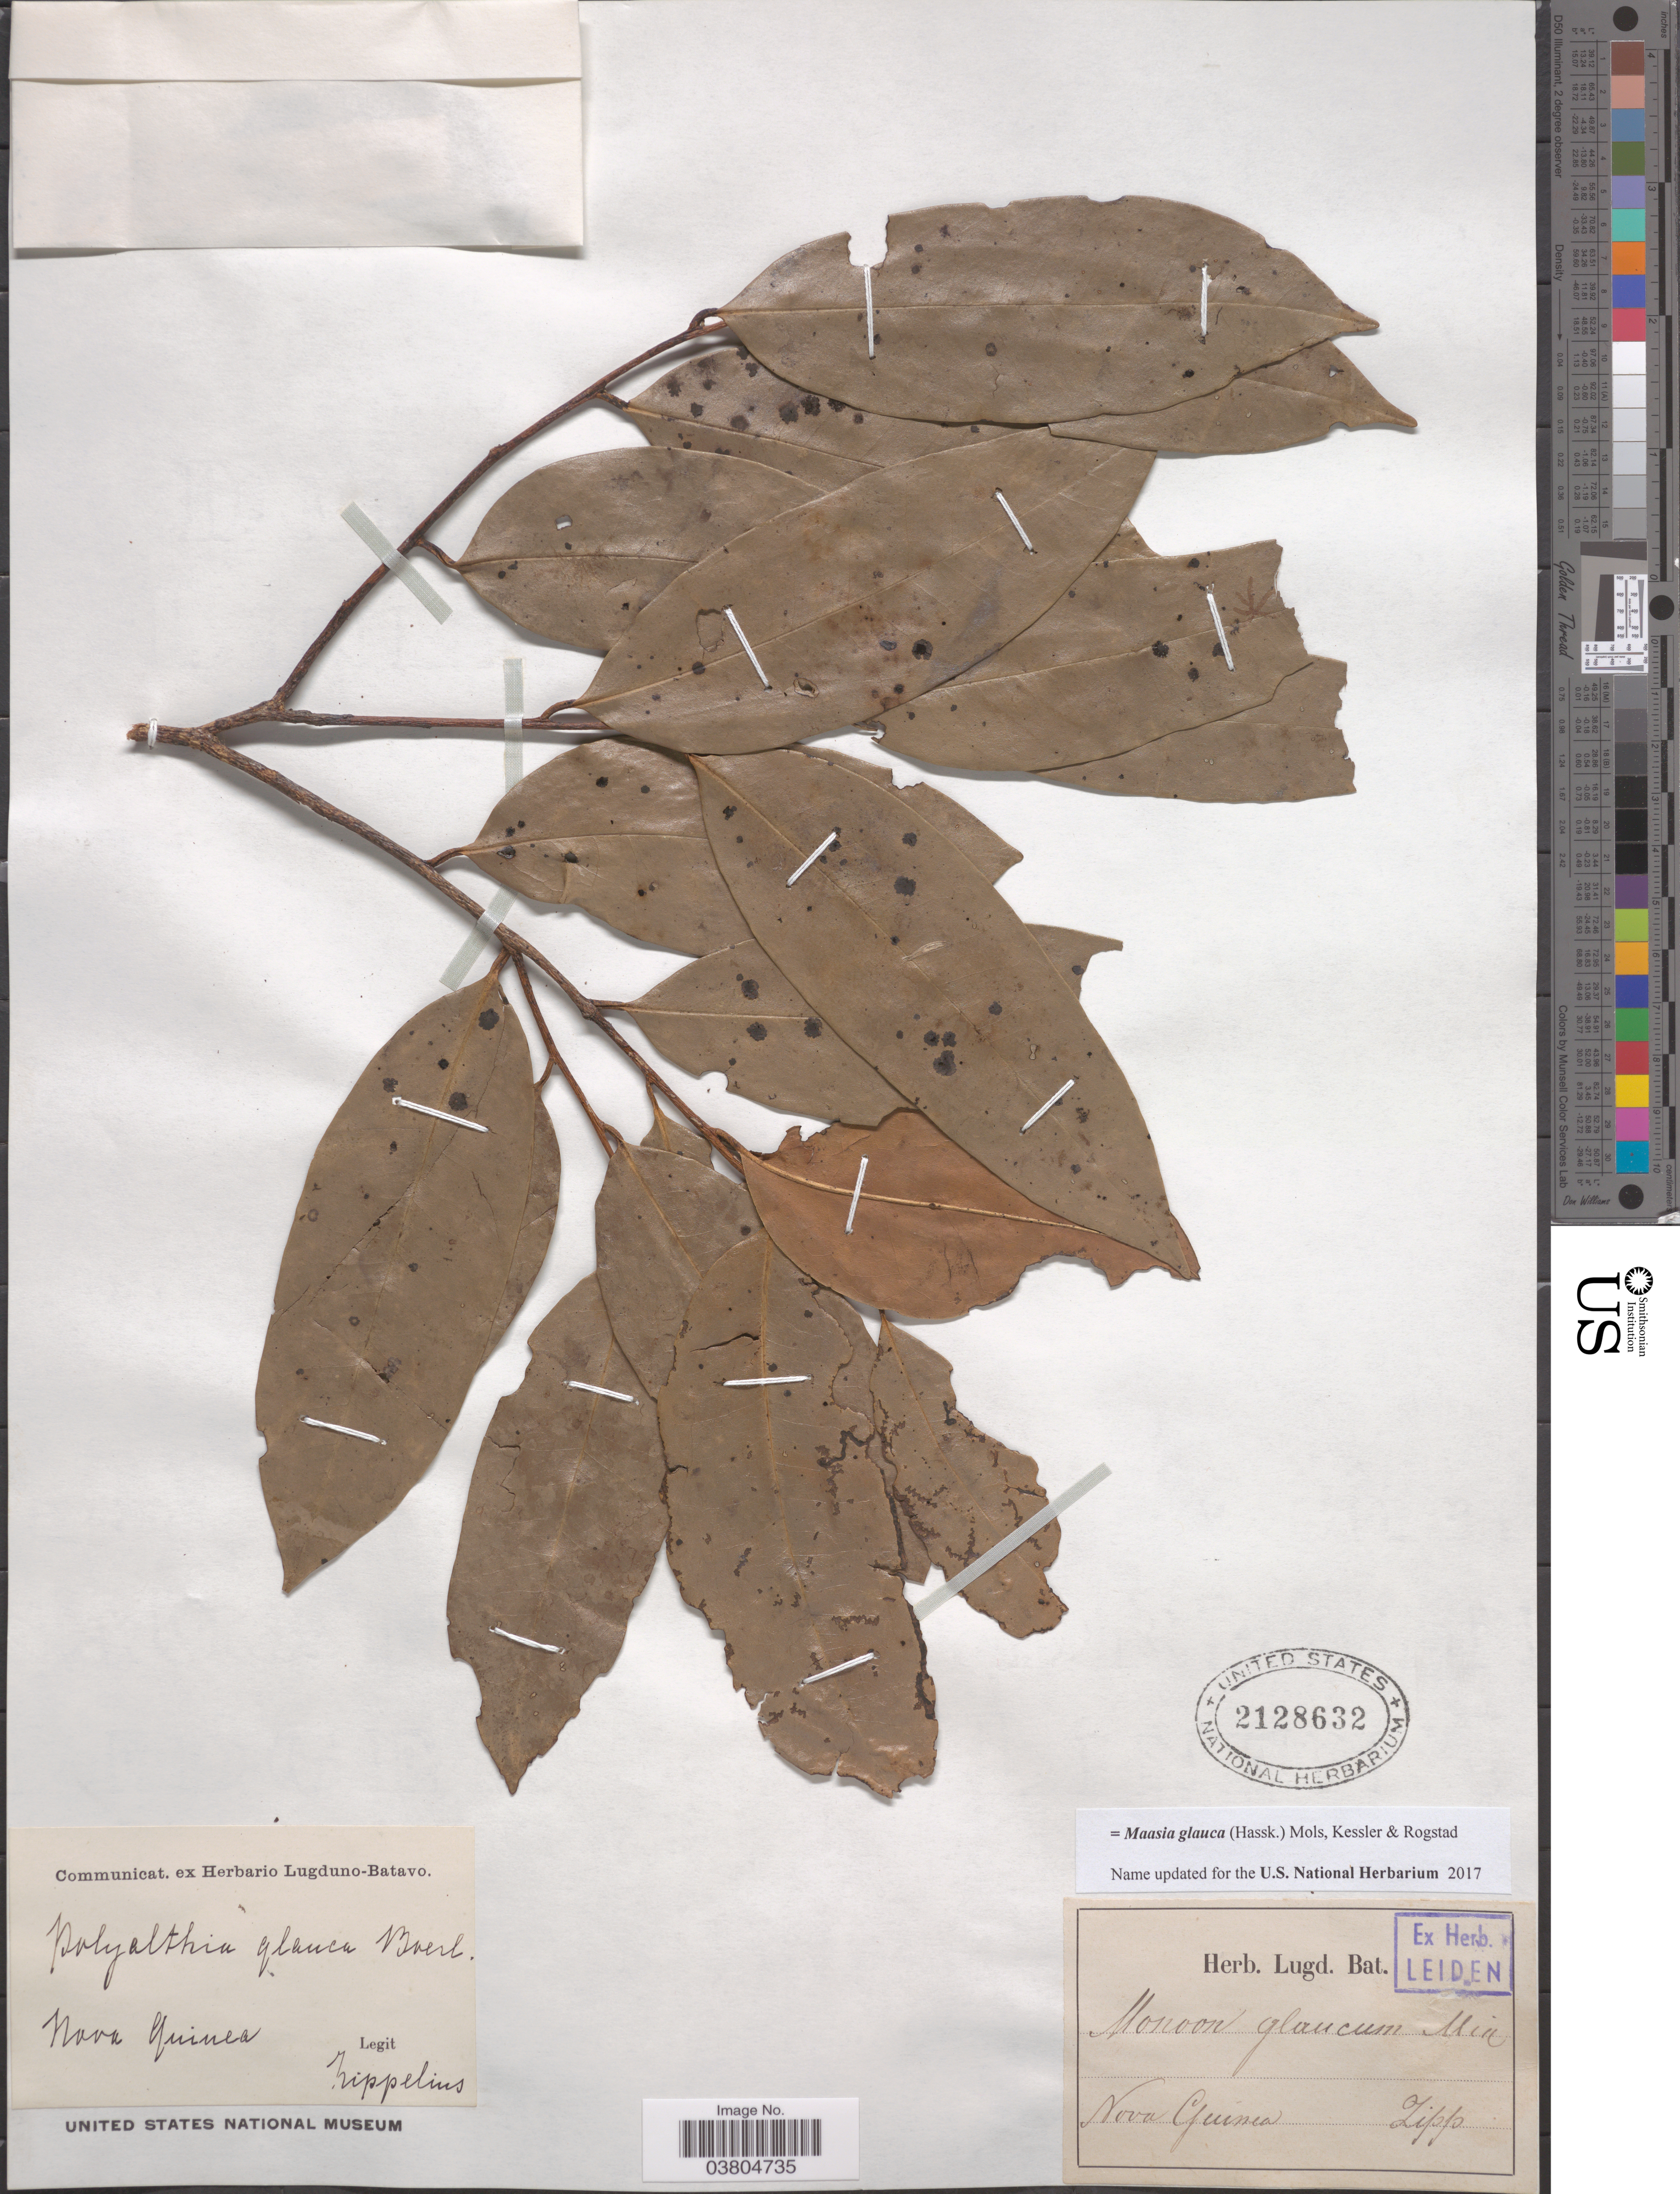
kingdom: Plantae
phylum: Tracheophyta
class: Magnoliopsida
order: Magnoliales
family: Annonaceae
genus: Maasia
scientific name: Maasia glauca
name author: (Hassk.) Mols et al.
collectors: A. Zippelius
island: New Guinea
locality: Nova Guinea.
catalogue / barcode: US 2128632